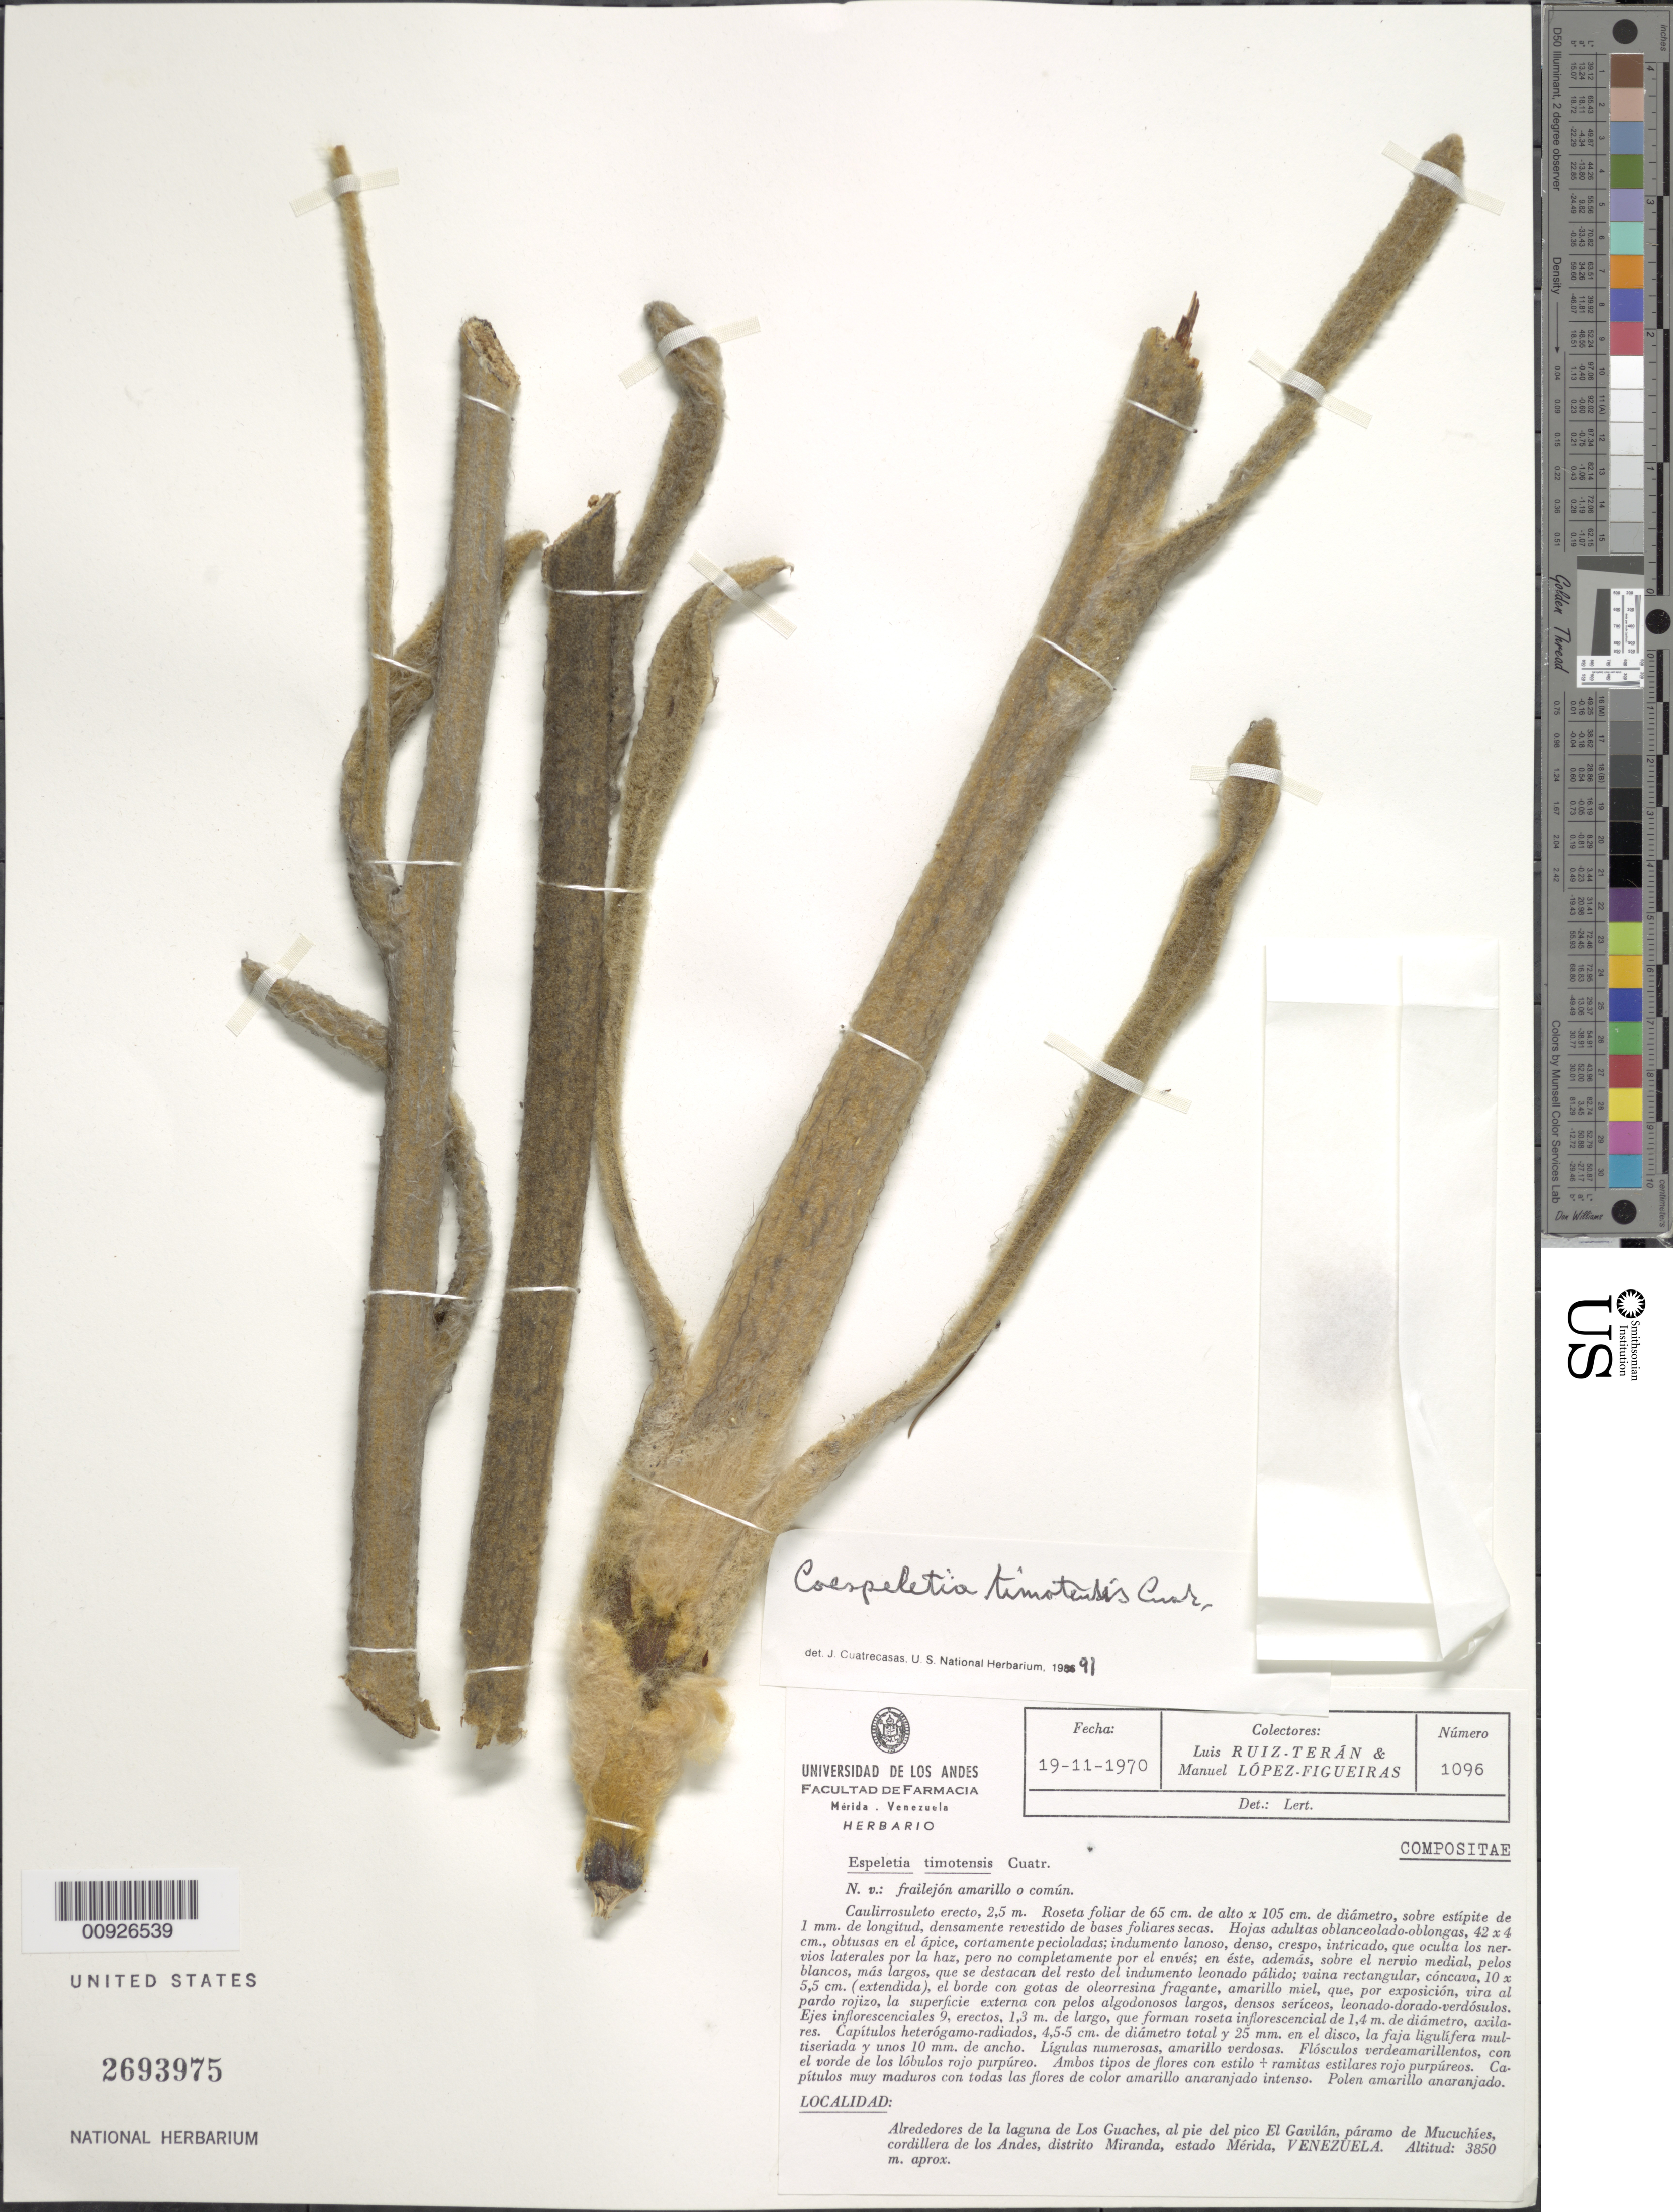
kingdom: Plantae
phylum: Tracheophyta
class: Magnoliopsida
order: Asterales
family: Asteraceae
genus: Coespeletia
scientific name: Coespeletia timotensis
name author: (Cuatrec.) Cuatrec.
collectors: L. E. Ruíz-Terán & M. López Figueiras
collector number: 1096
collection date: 1970-11-19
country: Venezuela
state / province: Mérida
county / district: Miranda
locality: P. de Mucuchíes. Alrededor de la Laguna de Los Guaches, al pie del Pico El Gavilán.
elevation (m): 3850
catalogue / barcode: US 2693975